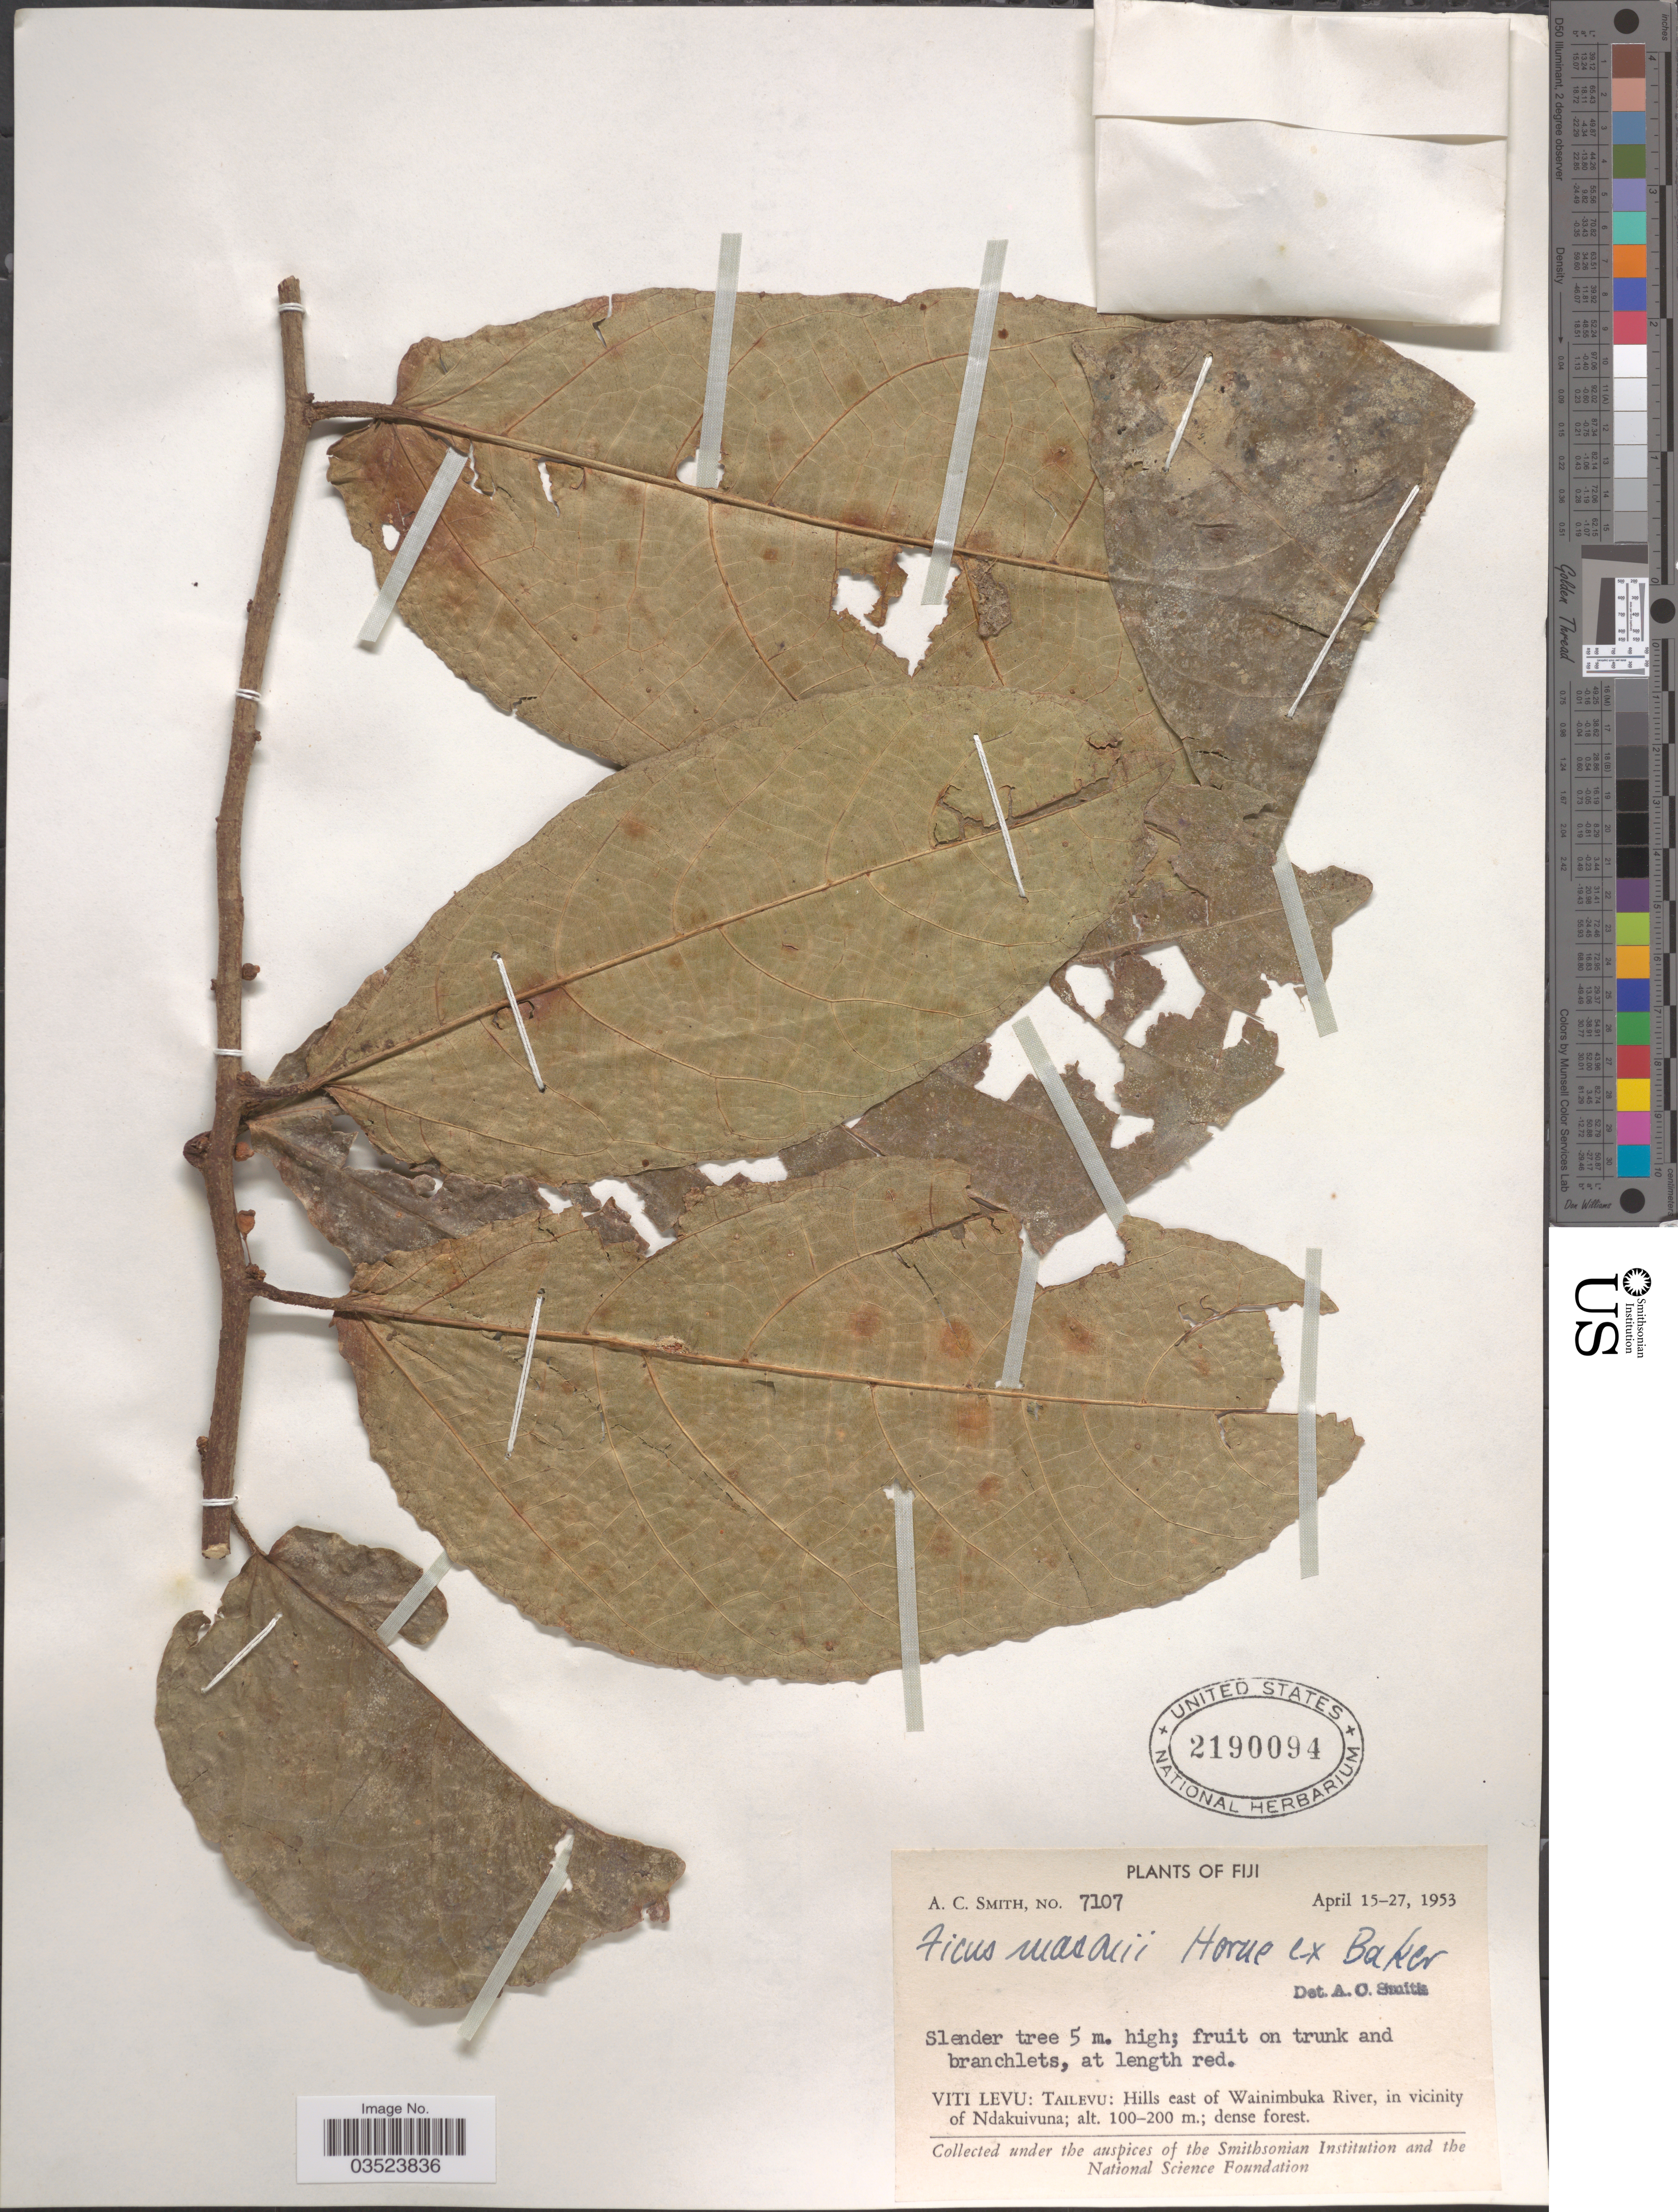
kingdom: Plantae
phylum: Tracheophyta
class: Magnoliopsida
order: Rosales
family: Moraceae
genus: Ficus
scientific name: Ficus masonii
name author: Horne ex Baker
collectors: A. C. Smith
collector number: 7107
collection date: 1953-04-15/1953-04-27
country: Fiji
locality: Viti Levu: Tailevu: Hills east of Wainimbuka River, in vicinity of Ndakuivuna.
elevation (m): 100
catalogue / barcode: US 2190094